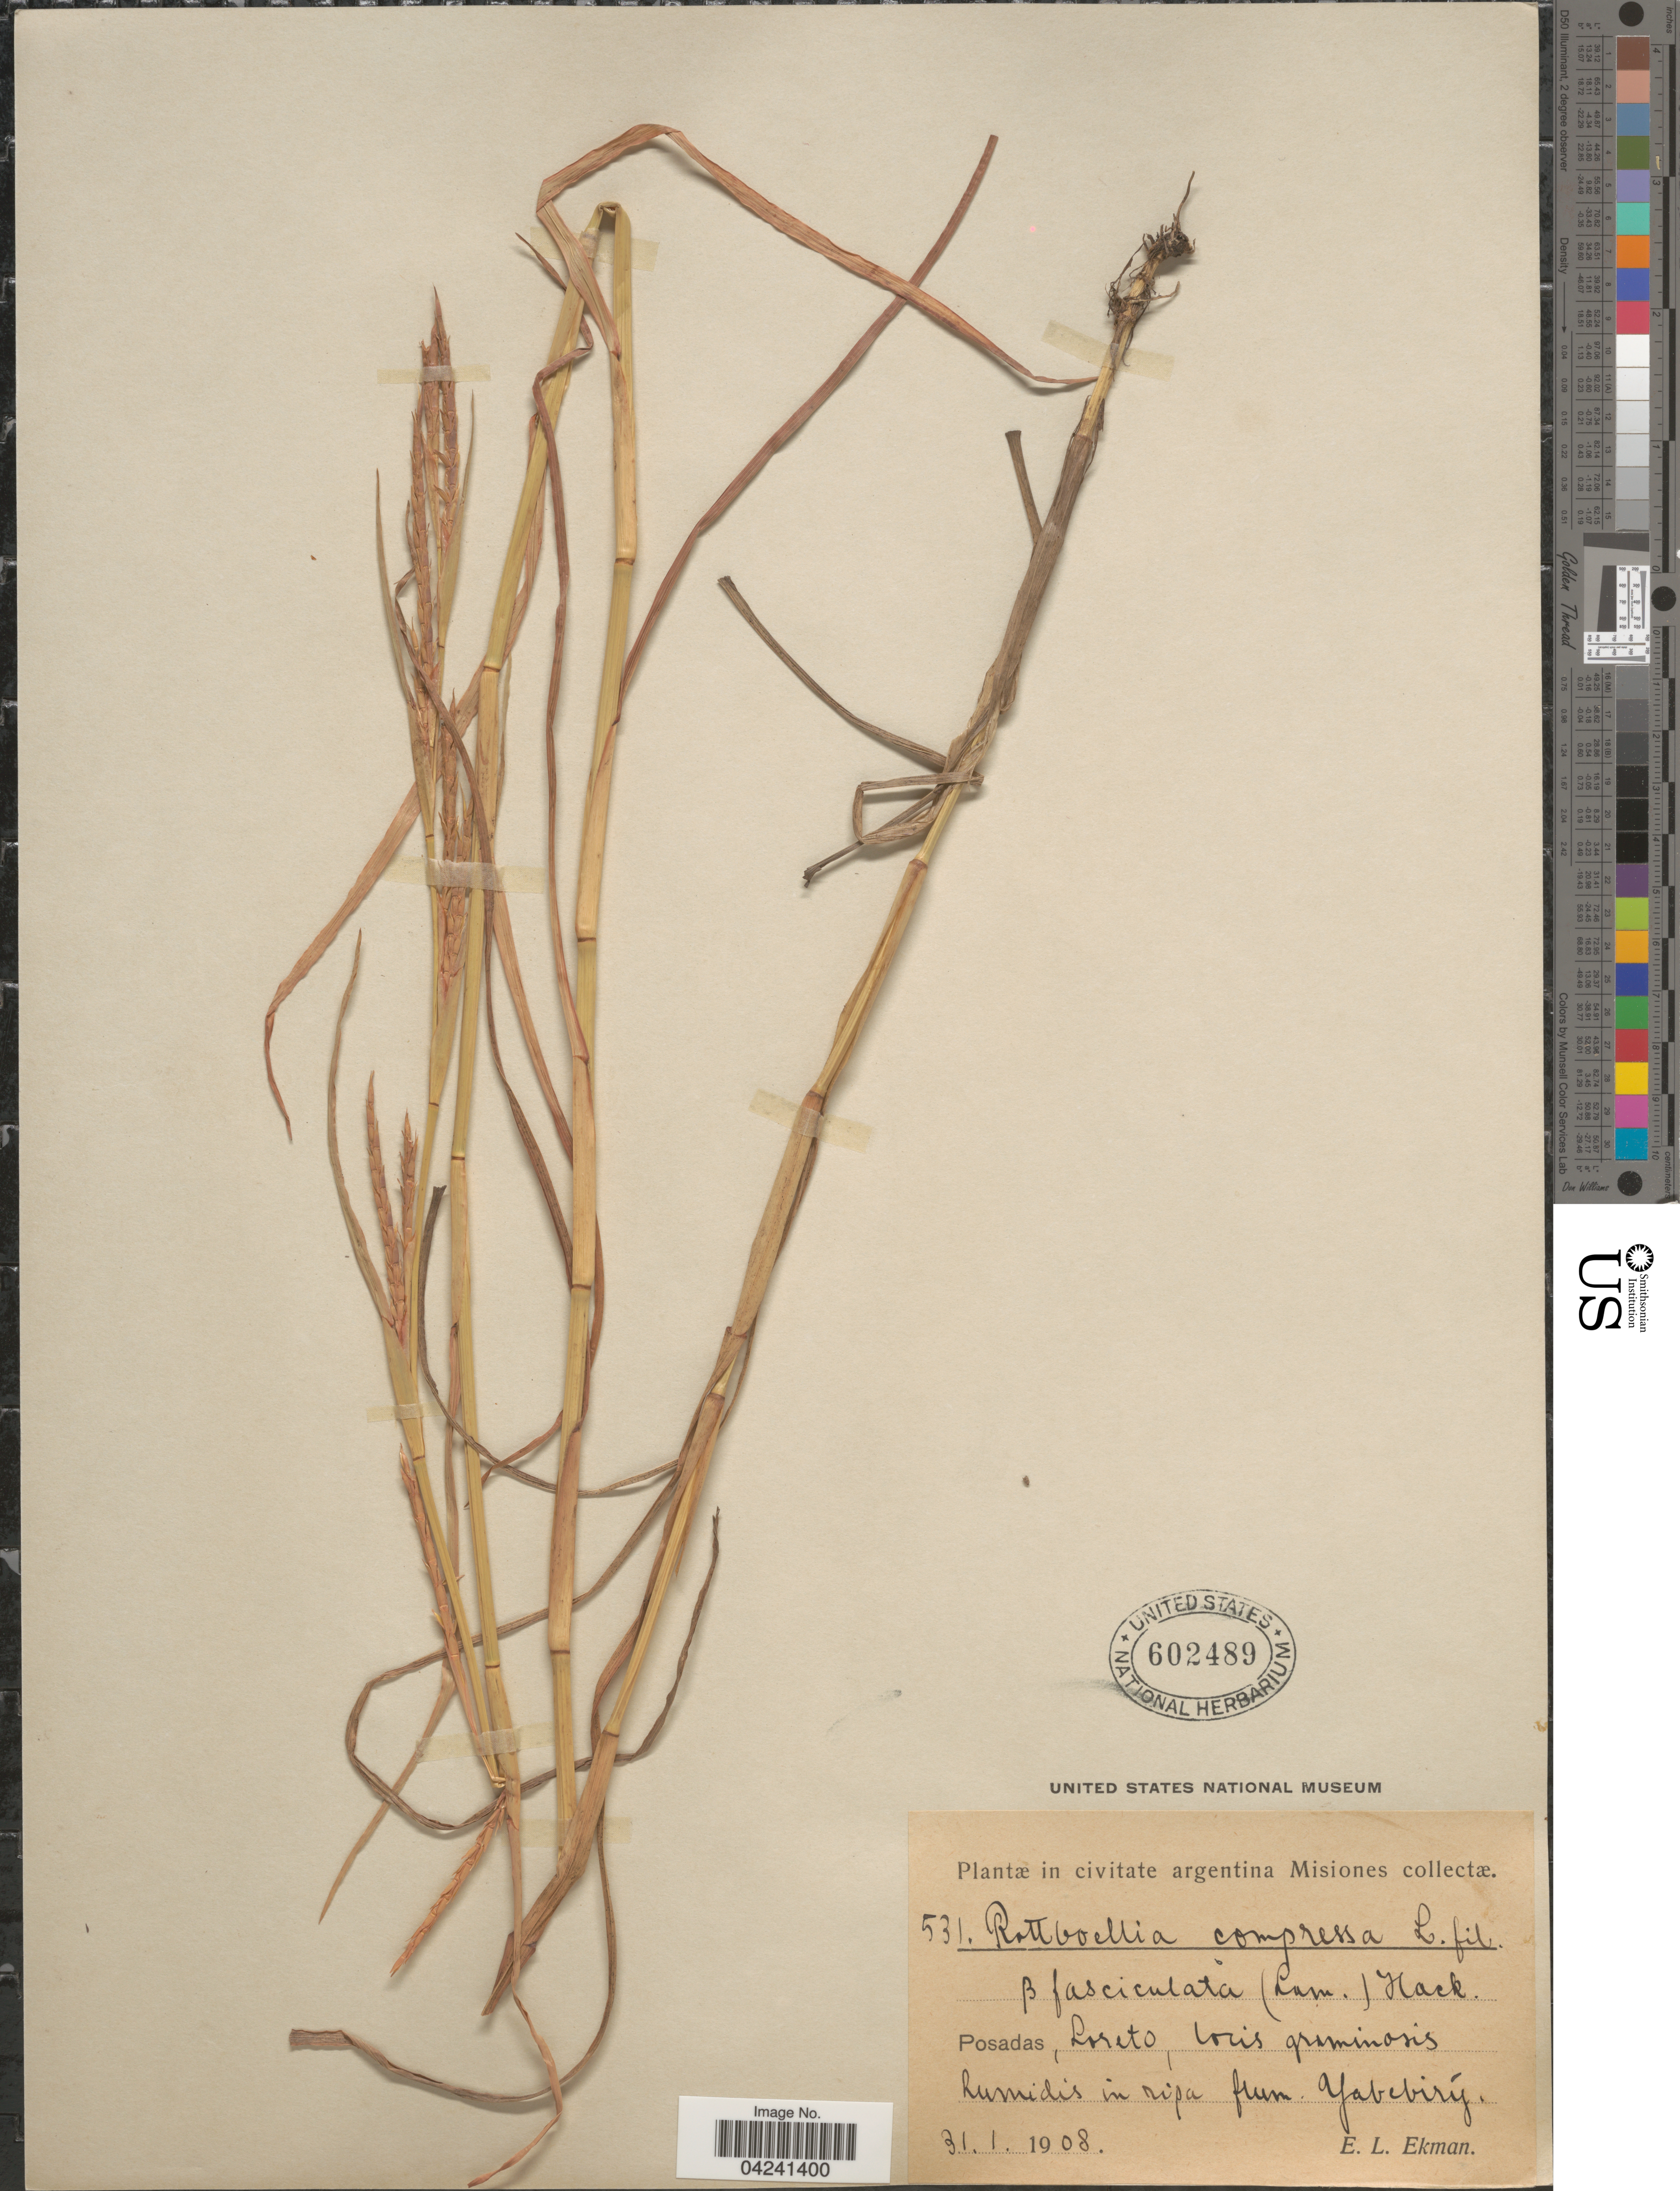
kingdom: Plantae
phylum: Tracheophyta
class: Liliopsida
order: Poales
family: Poaceae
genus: Hemarthria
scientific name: Hemarthria altissima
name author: (Poir.) Stapf & C. E. Hubb.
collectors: E. L. Ekman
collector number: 531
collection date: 1908-01-31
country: Argentina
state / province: Misiones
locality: Posadas, Loreto, locis graminosis humidis in ripa flum. Yabebirý.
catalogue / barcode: US 602489